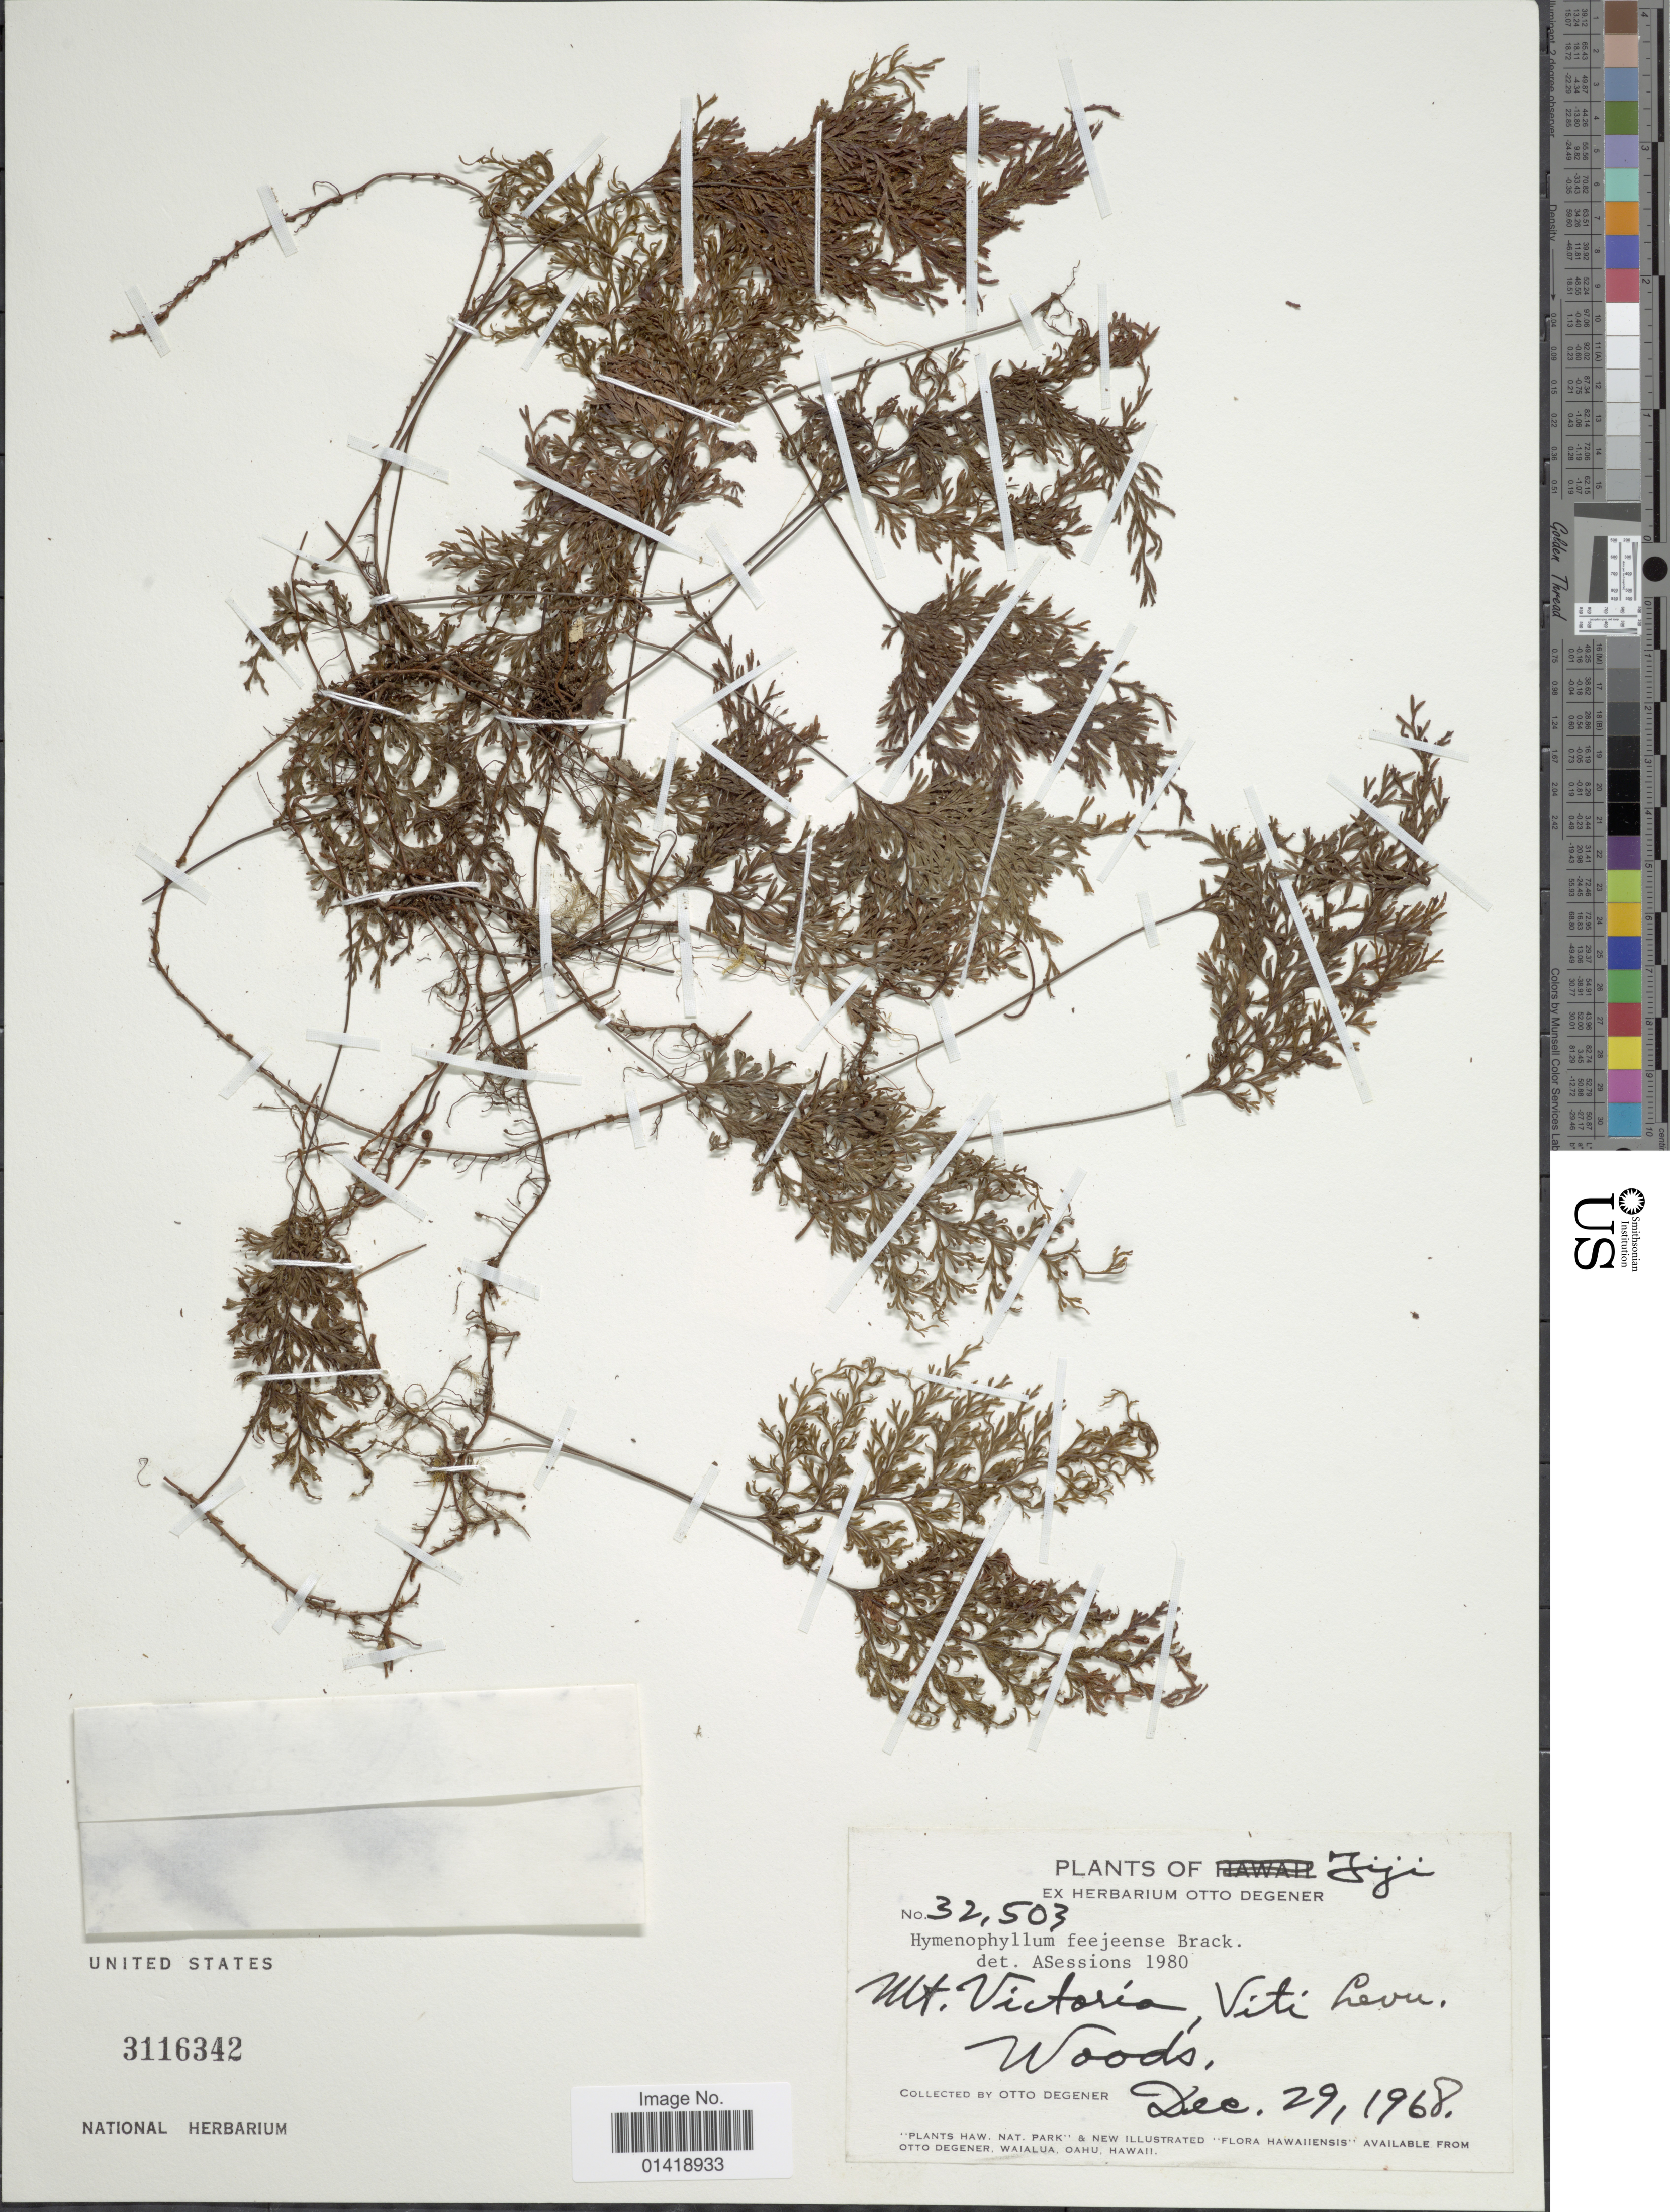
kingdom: Plantae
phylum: Tracheophyta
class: Polypodiopsida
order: Hymenophyllales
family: Hymenophyllaceae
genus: Hymenophyllum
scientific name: Hymenophyllum feejeense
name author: Brack. in Wilkes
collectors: O. Degener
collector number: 32503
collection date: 1968-12-29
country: Fiji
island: Viti Levu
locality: Mt. Victoria, Viti Levu, Woods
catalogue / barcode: US 3116342